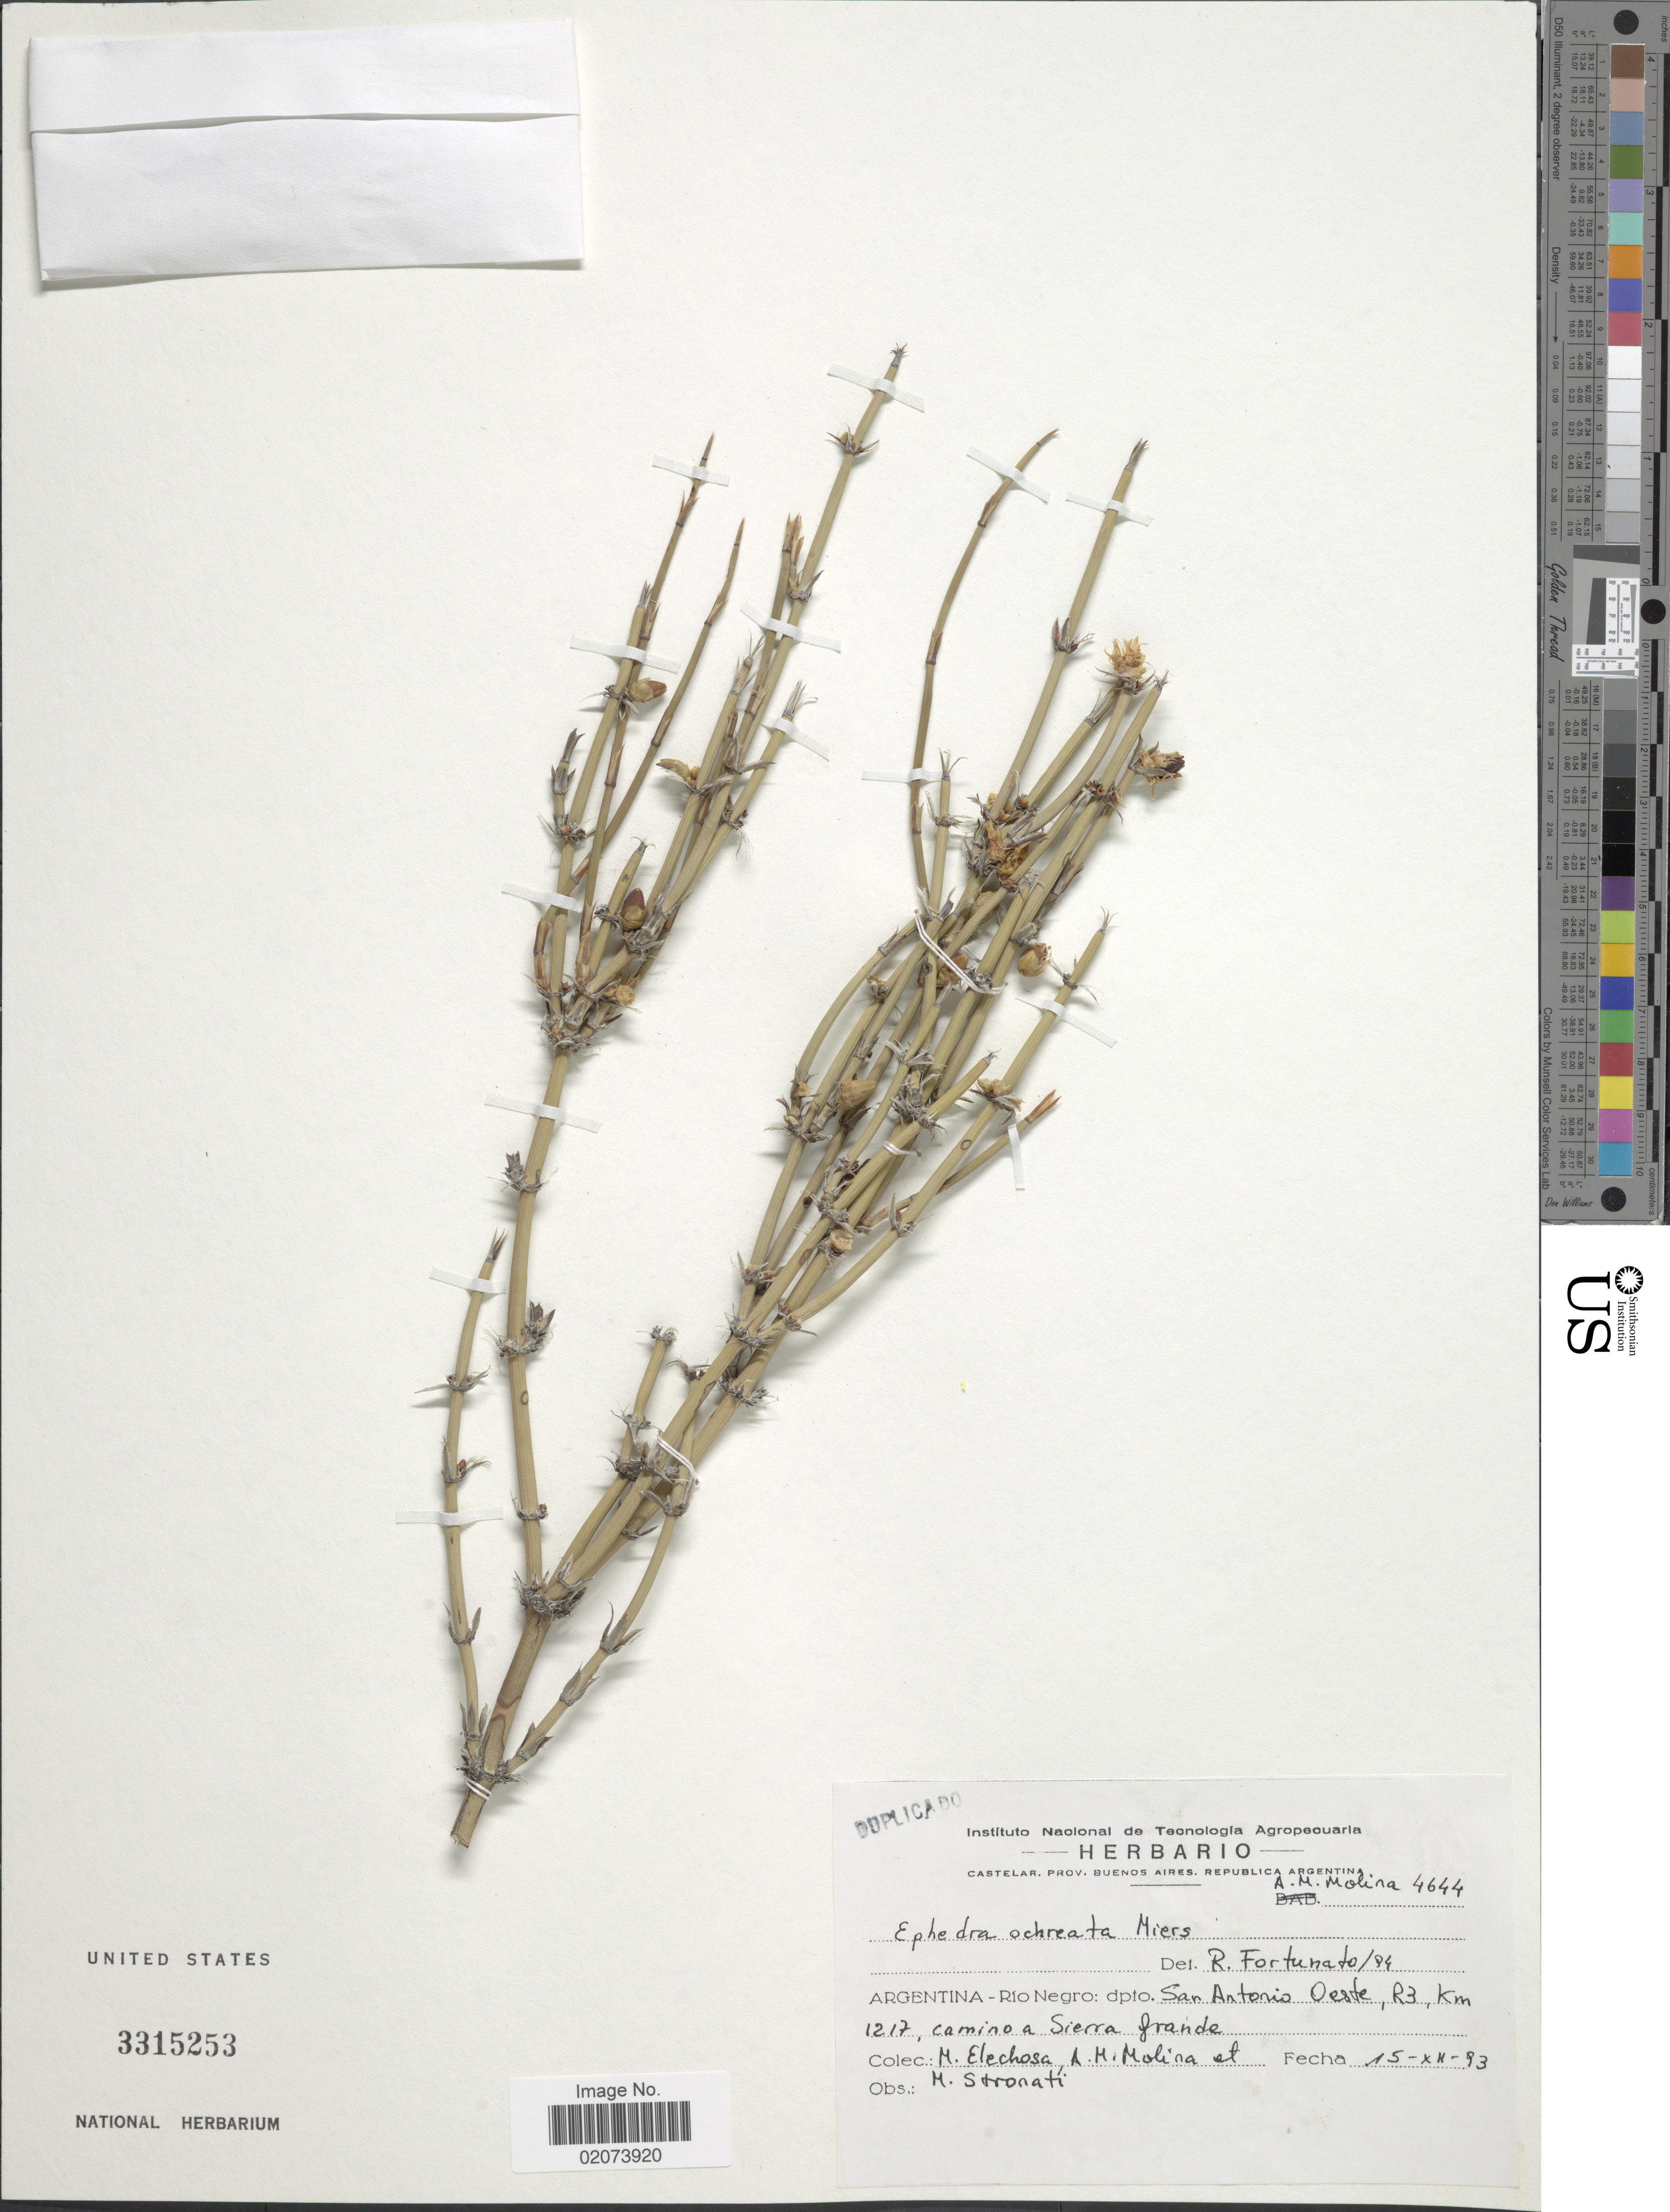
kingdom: Plantae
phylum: Tracheophyta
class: Gnetopsida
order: Ephedrales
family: Ephedraceae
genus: Ephedra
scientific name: Ephedra ochreata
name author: Miers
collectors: M. Elechosa, A. M. Molina & M. Stronati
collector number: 4644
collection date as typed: Transcribed d/m/y: 15/12/93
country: Argentina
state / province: Rio Negro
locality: Dpto. San Antonio Oeste, R3, Km 1217, camino a Sierra Grande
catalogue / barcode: US 3315253